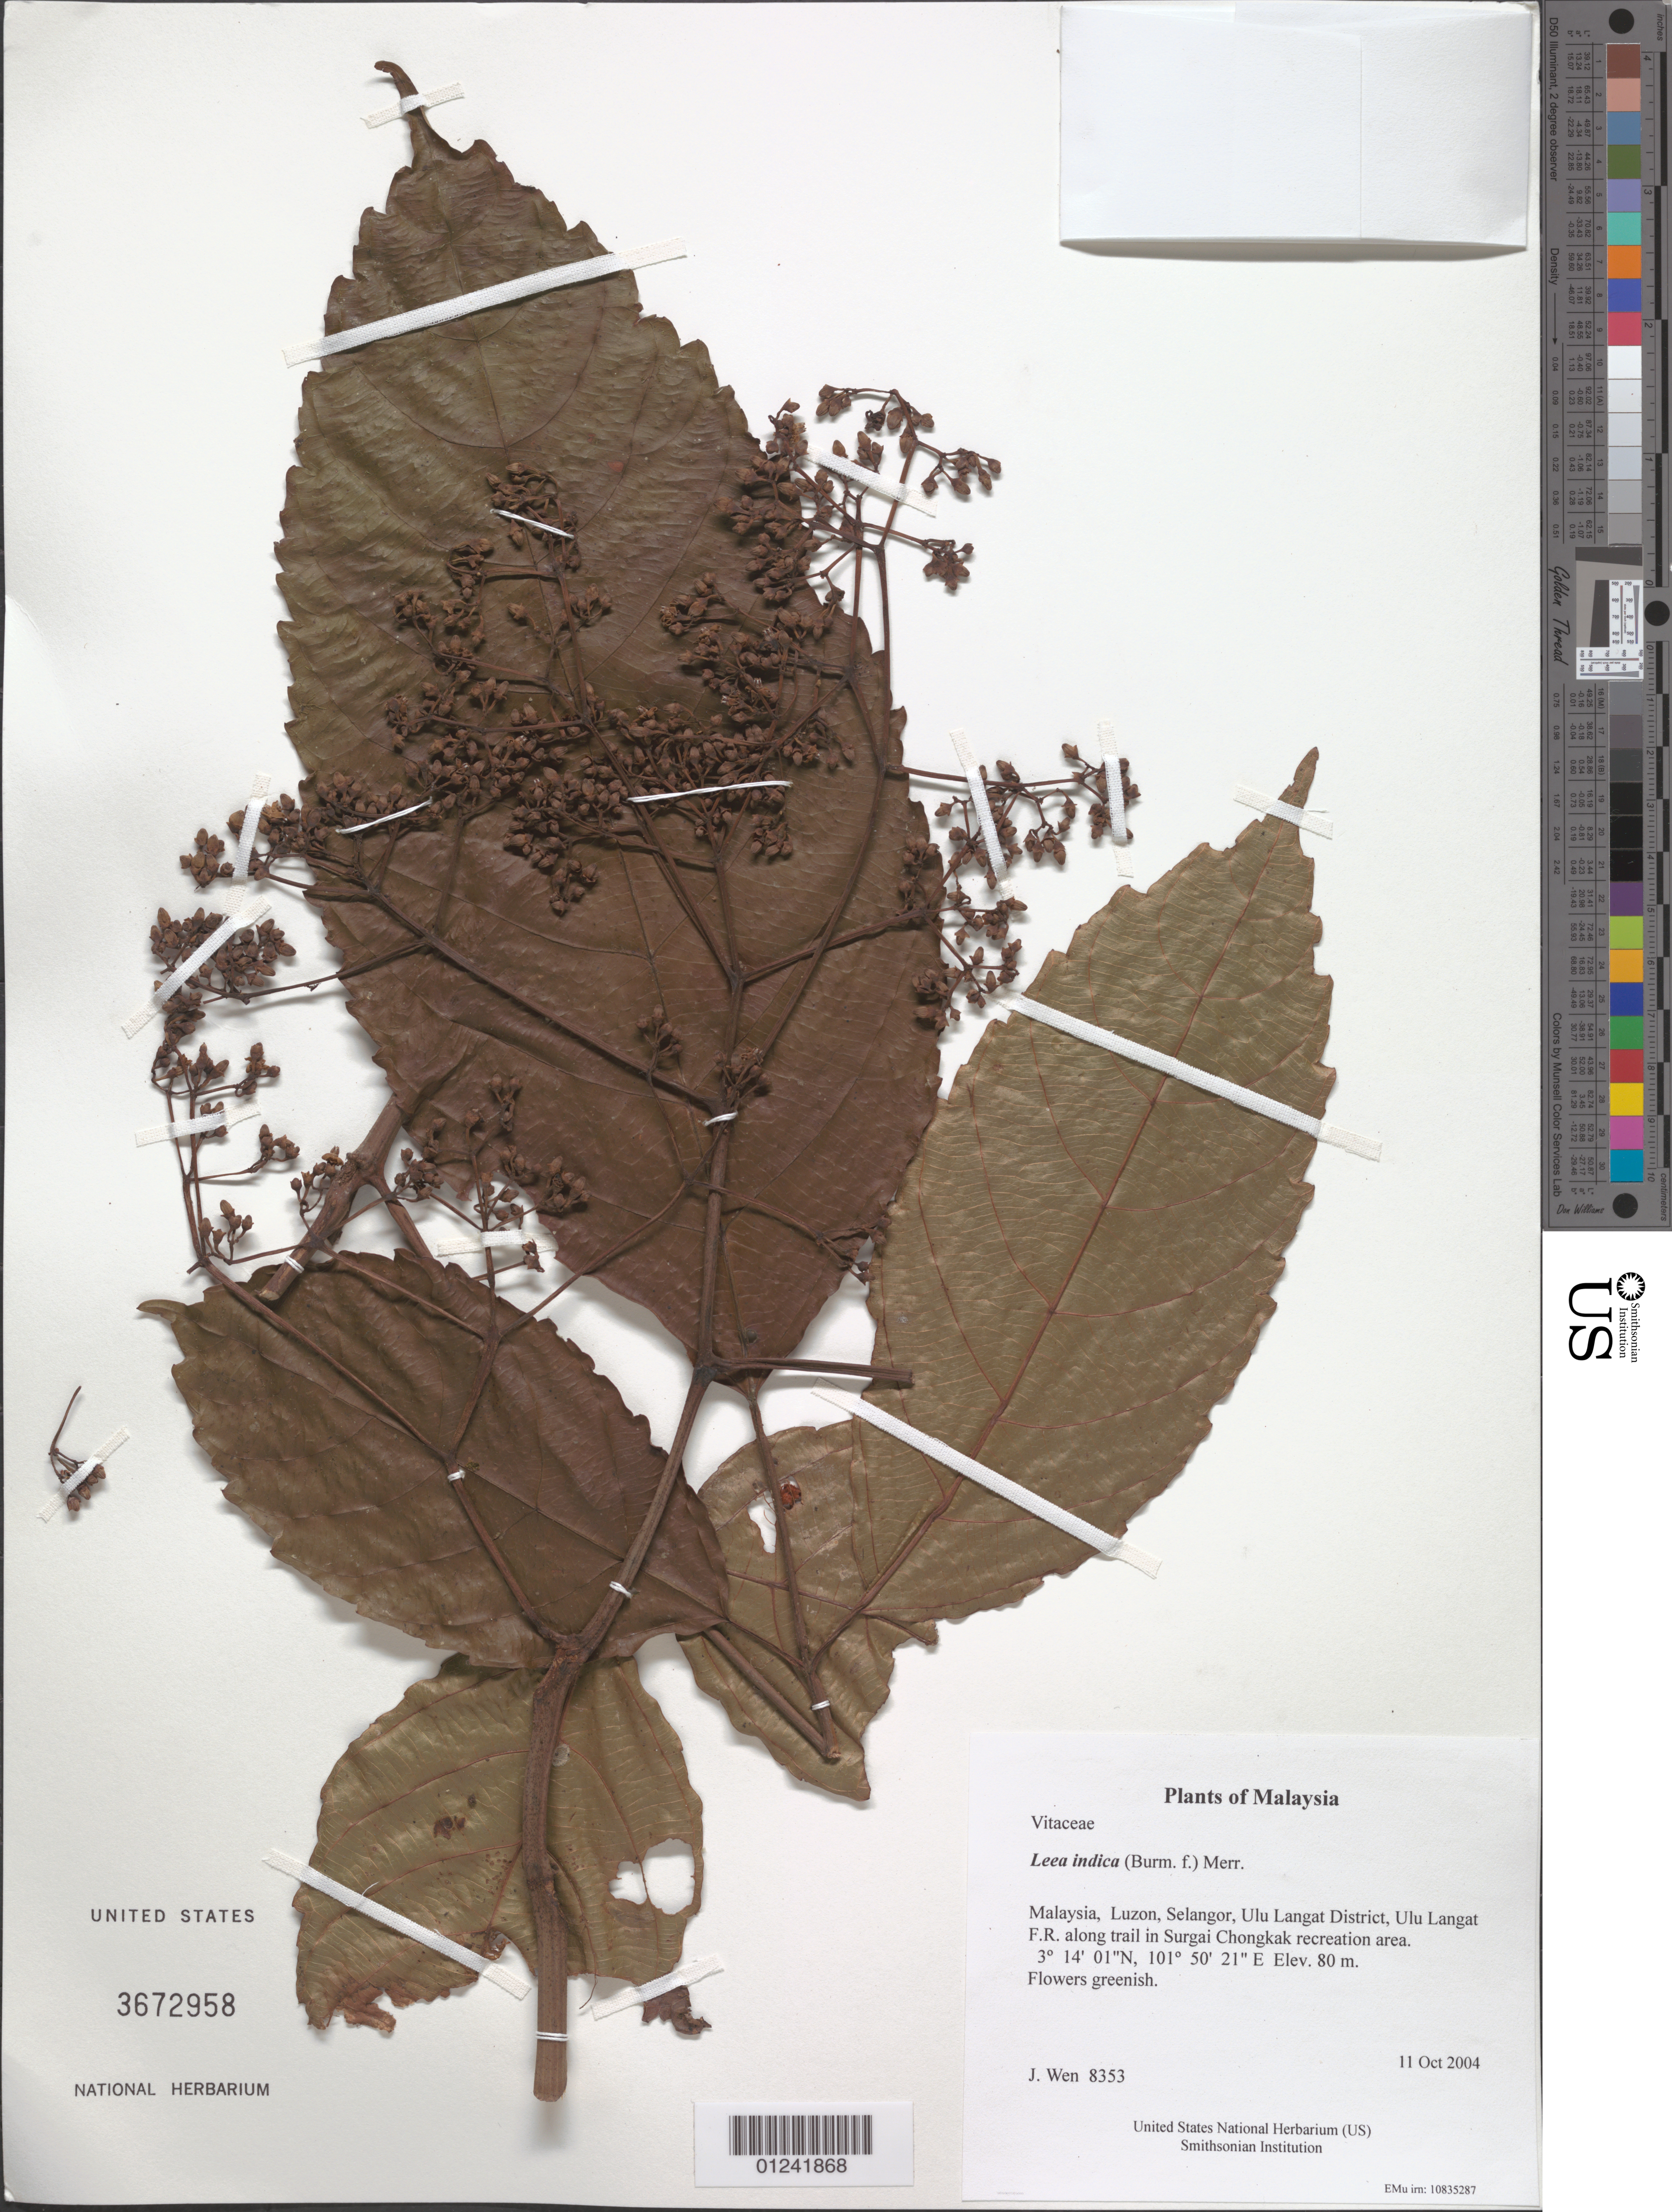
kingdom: Plantae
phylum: Tracheophyta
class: Magnoliopsida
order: Vitales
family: Vitaceae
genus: Leea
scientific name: Leea indica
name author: (Burm. f.) Merr.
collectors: J. Wen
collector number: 8353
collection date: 2004-10-11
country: Malaysia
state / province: Selangor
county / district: Ulu Langat District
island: Luzon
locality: Ulu Langat F.R. along trail in Surgai Chongkak recreation area.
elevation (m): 80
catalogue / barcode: US 3672958